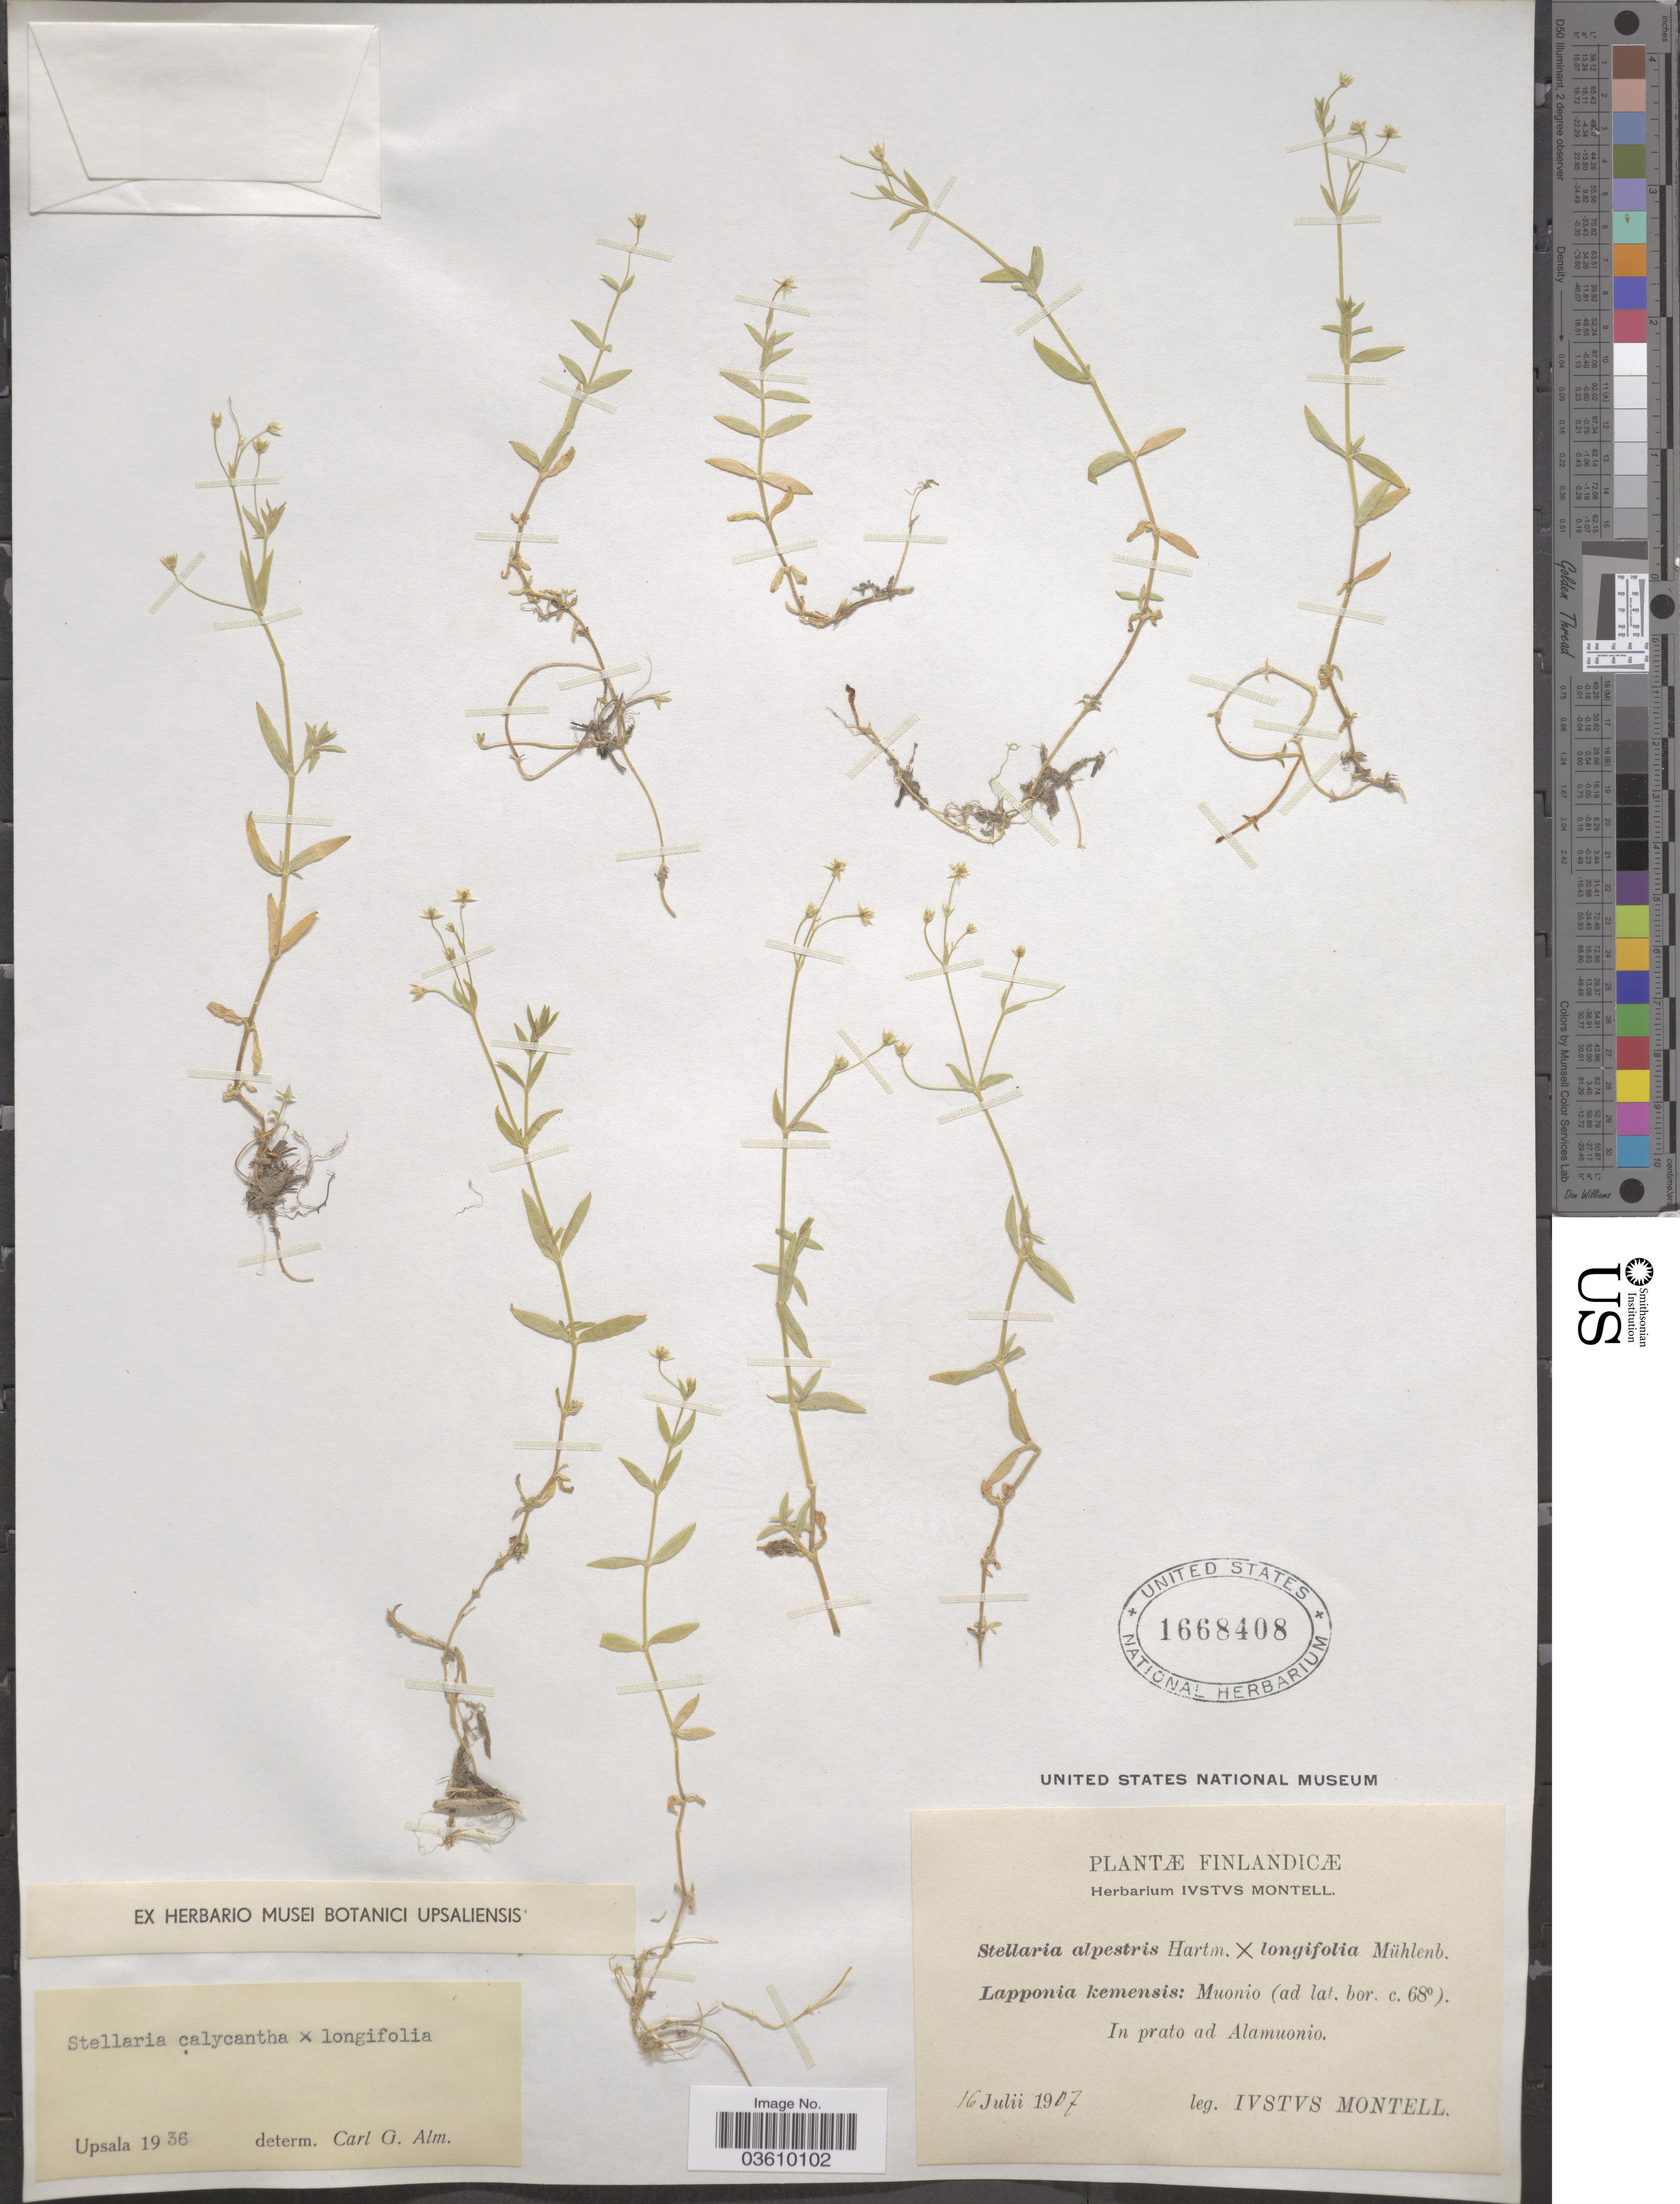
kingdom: Plantae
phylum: Tracheophyta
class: Magnoliopsida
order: Caryophyllales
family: Caryophyllaceae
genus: Stellaria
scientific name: Stellaria calycantha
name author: (Ledeb.) Bong.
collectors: I. Montell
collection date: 1907-07-16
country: Finland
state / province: Lappi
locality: Finlandicæ. Lapponia kemensis: Muonio. In prato ad Alamuonio.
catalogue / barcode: US 1668408